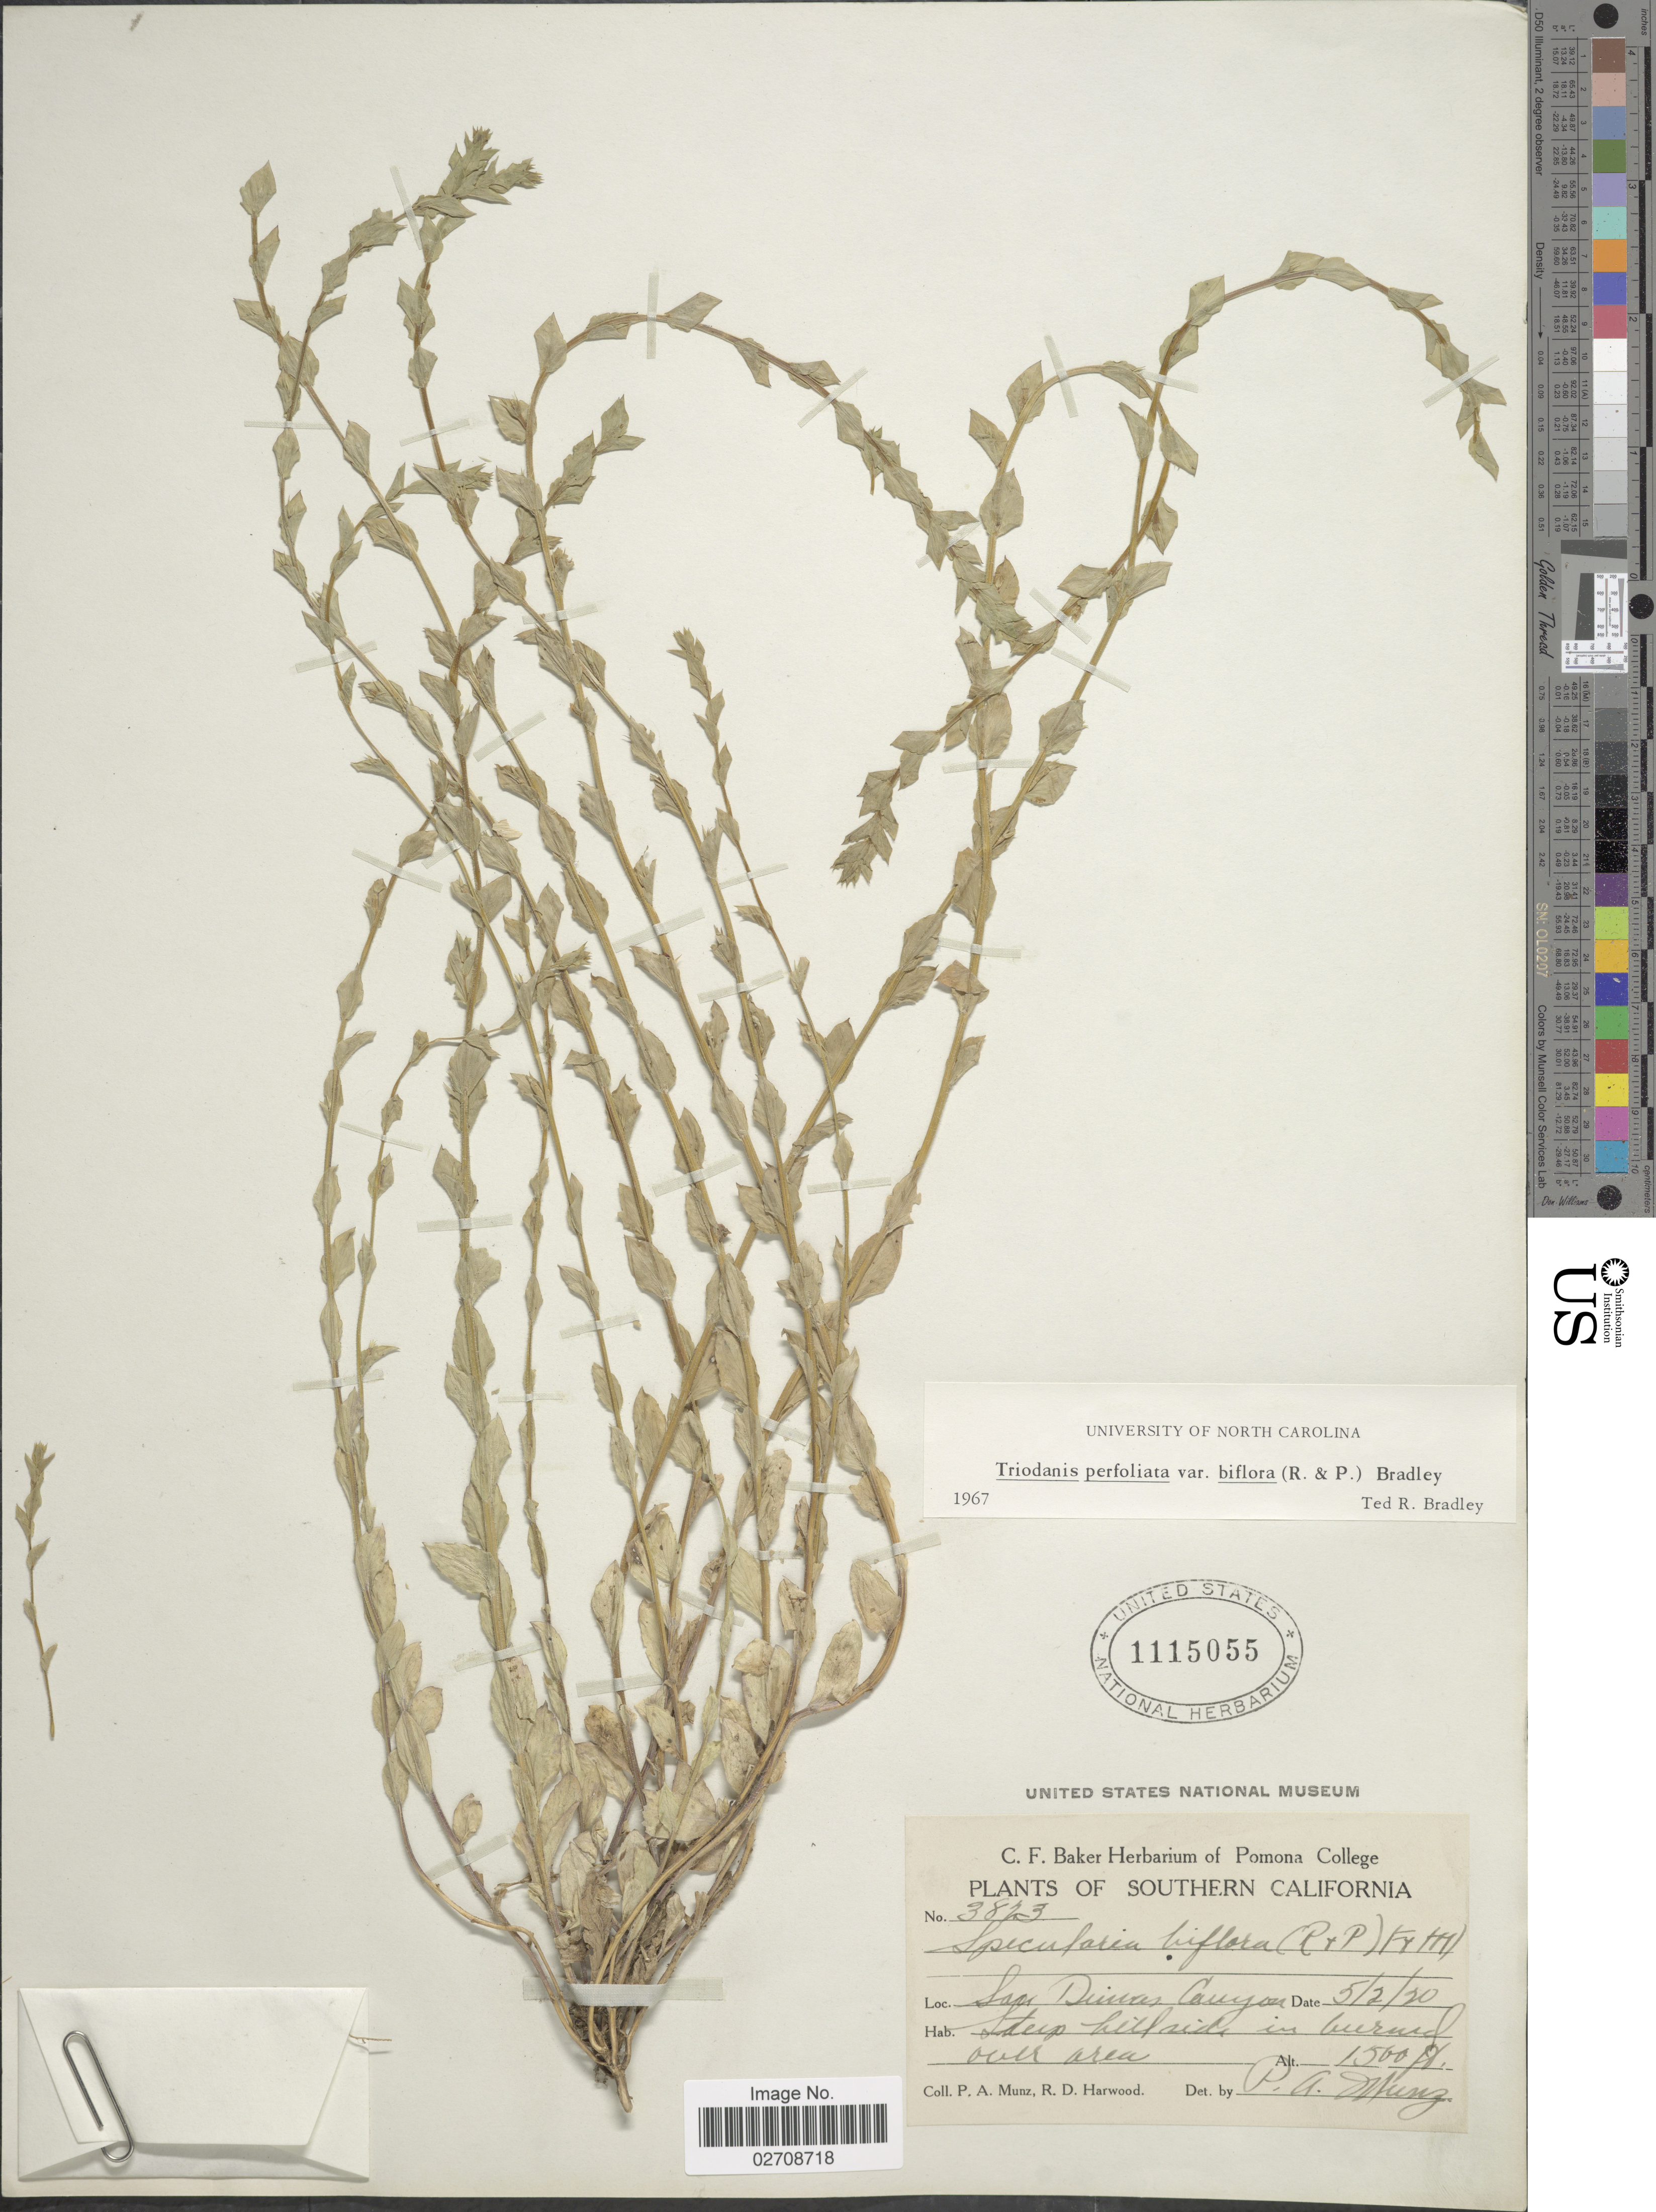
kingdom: Plantae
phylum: Tracheophyta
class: Magnoliopsida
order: Asterales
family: Campanulaceae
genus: Triodanis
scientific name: Triodanis biflora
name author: (Ruiz & Pav.) Greene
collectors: P. A. Munz & R. Harwood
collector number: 3823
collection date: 1920-05-02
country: United States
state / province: California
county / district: Los Angeles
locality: Southern California, San Dimas Canyon.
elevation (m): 457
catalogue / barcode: US 1115055